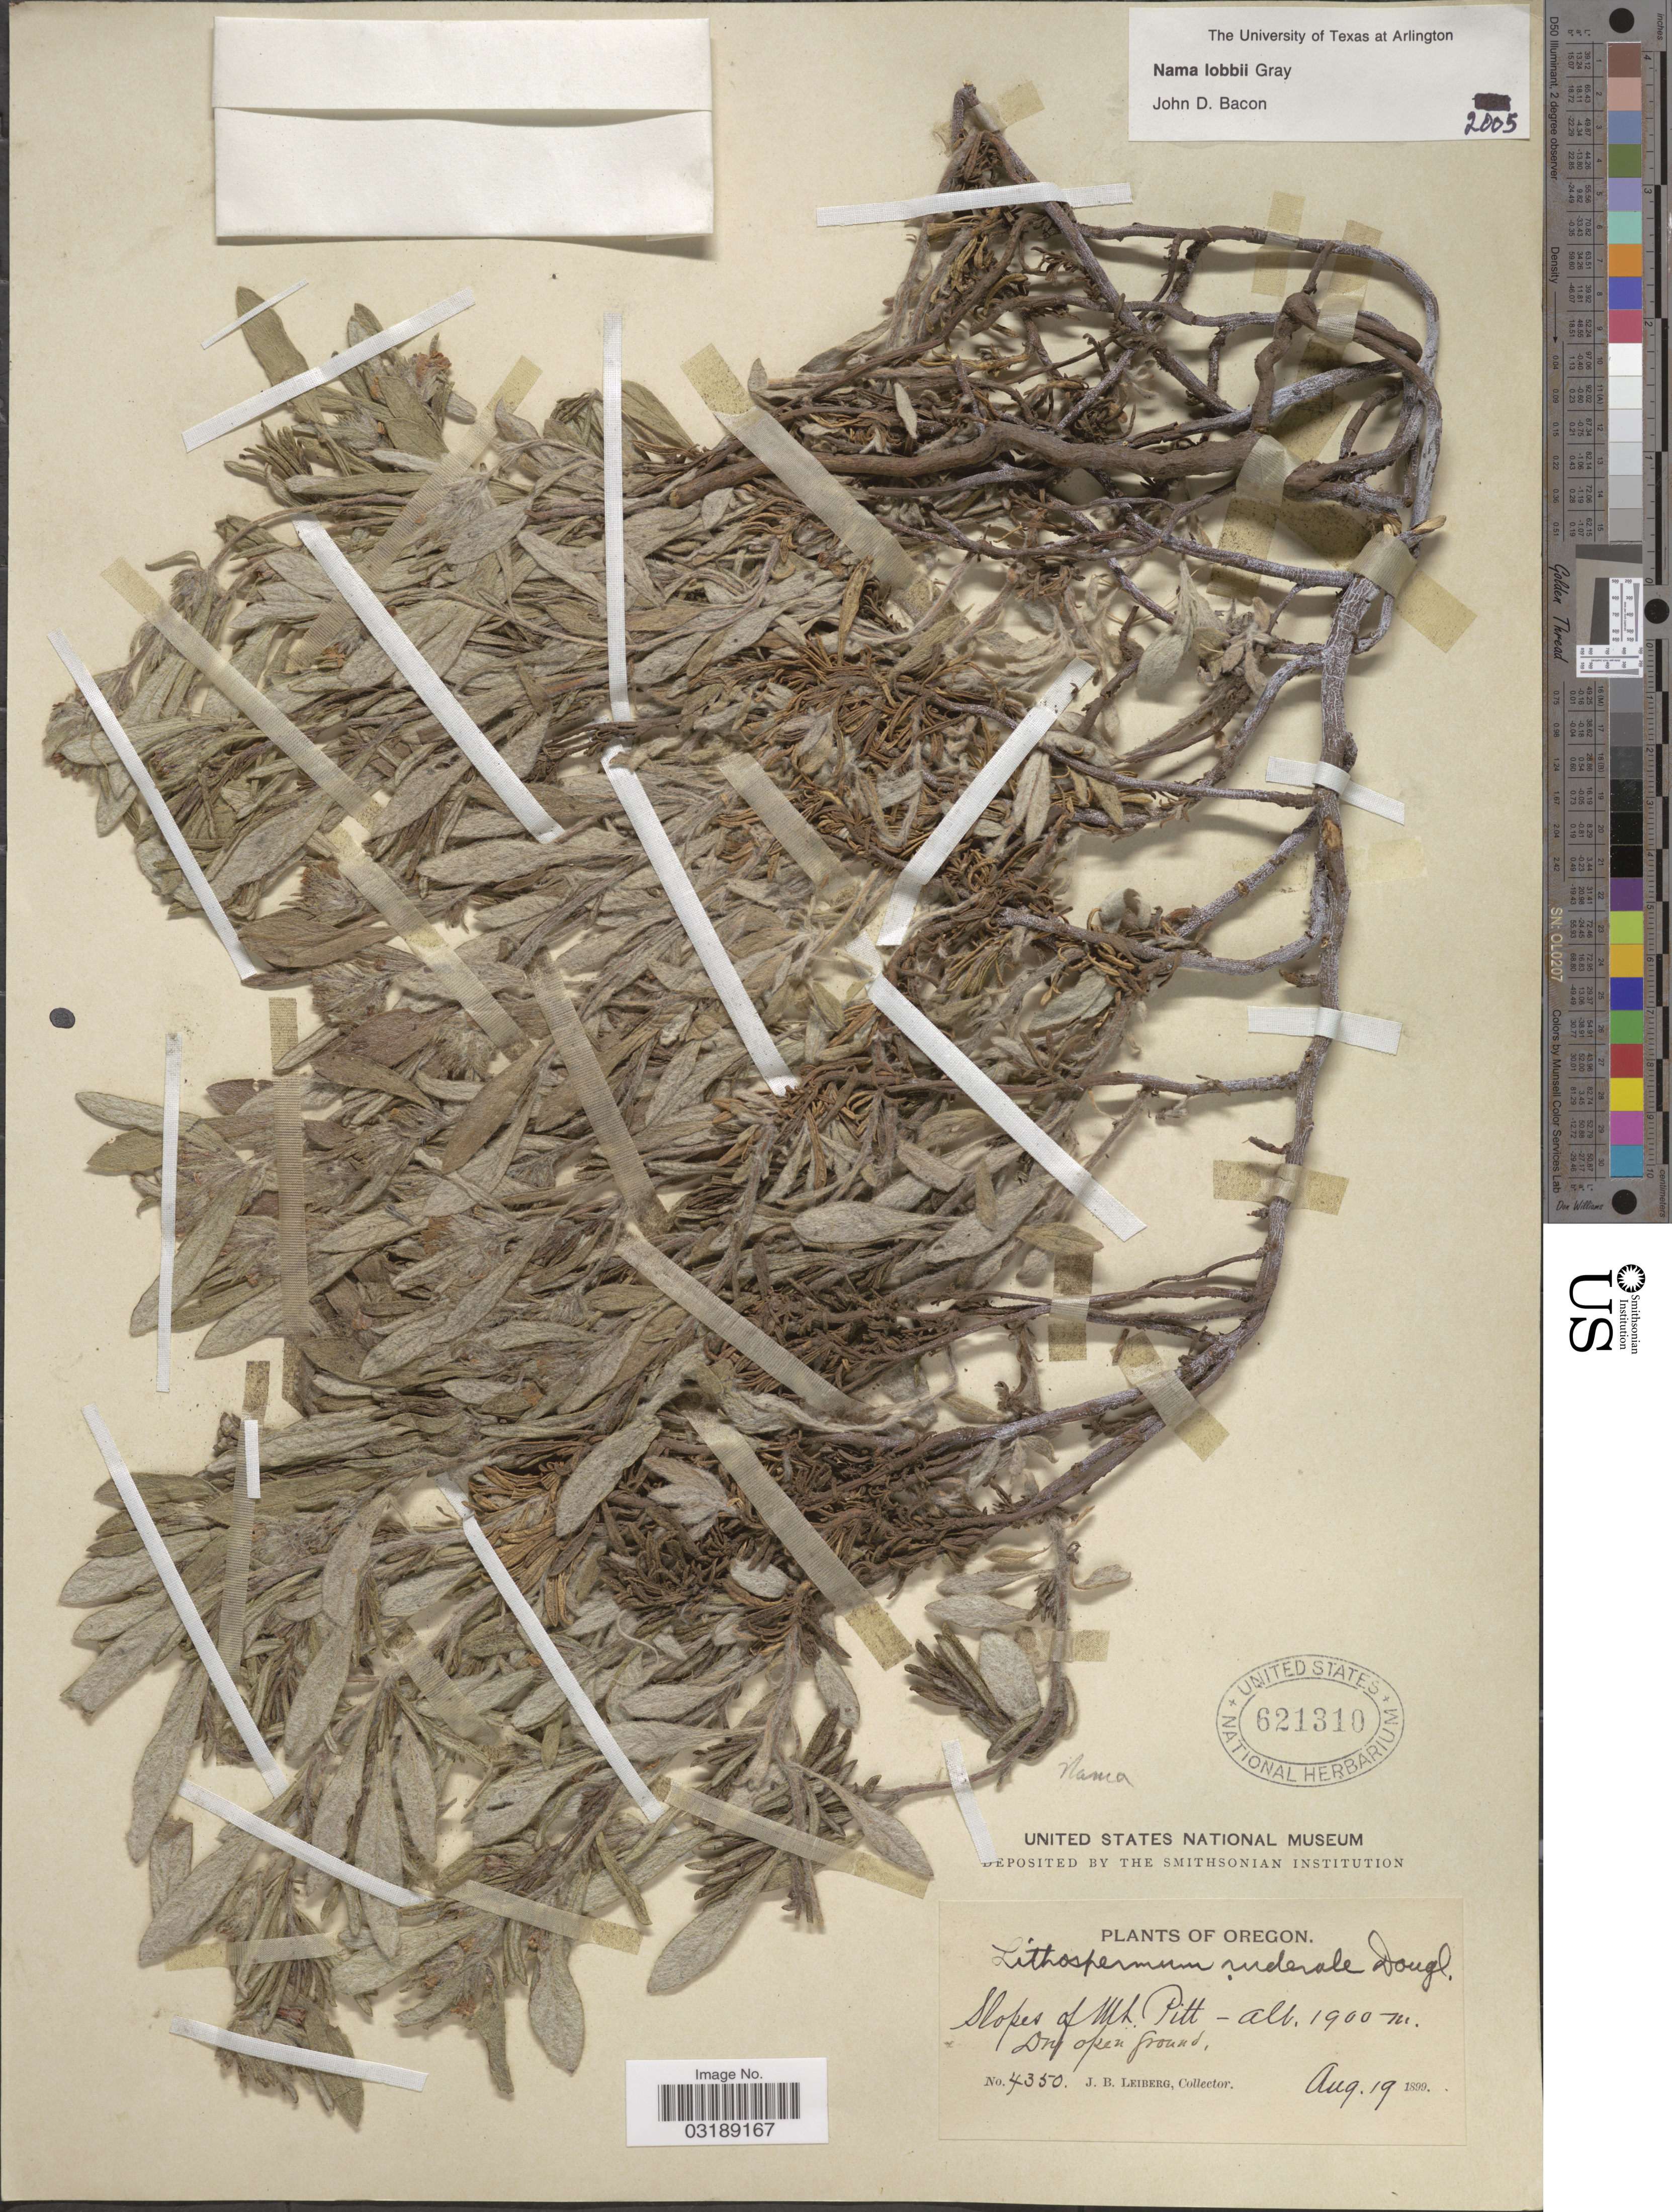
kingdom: Plantae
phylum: Tracheophyta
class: Magnoliopsida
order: Boraginales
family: Namaceae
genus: Nama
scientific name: Nama lobbii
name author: A. Gray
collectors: J. B. Leiberg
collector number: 4350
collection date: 1899-08-19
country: United States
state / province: Oregon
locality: Slopes of Mt. Pitt.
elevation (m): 1900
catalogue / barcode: US 621310